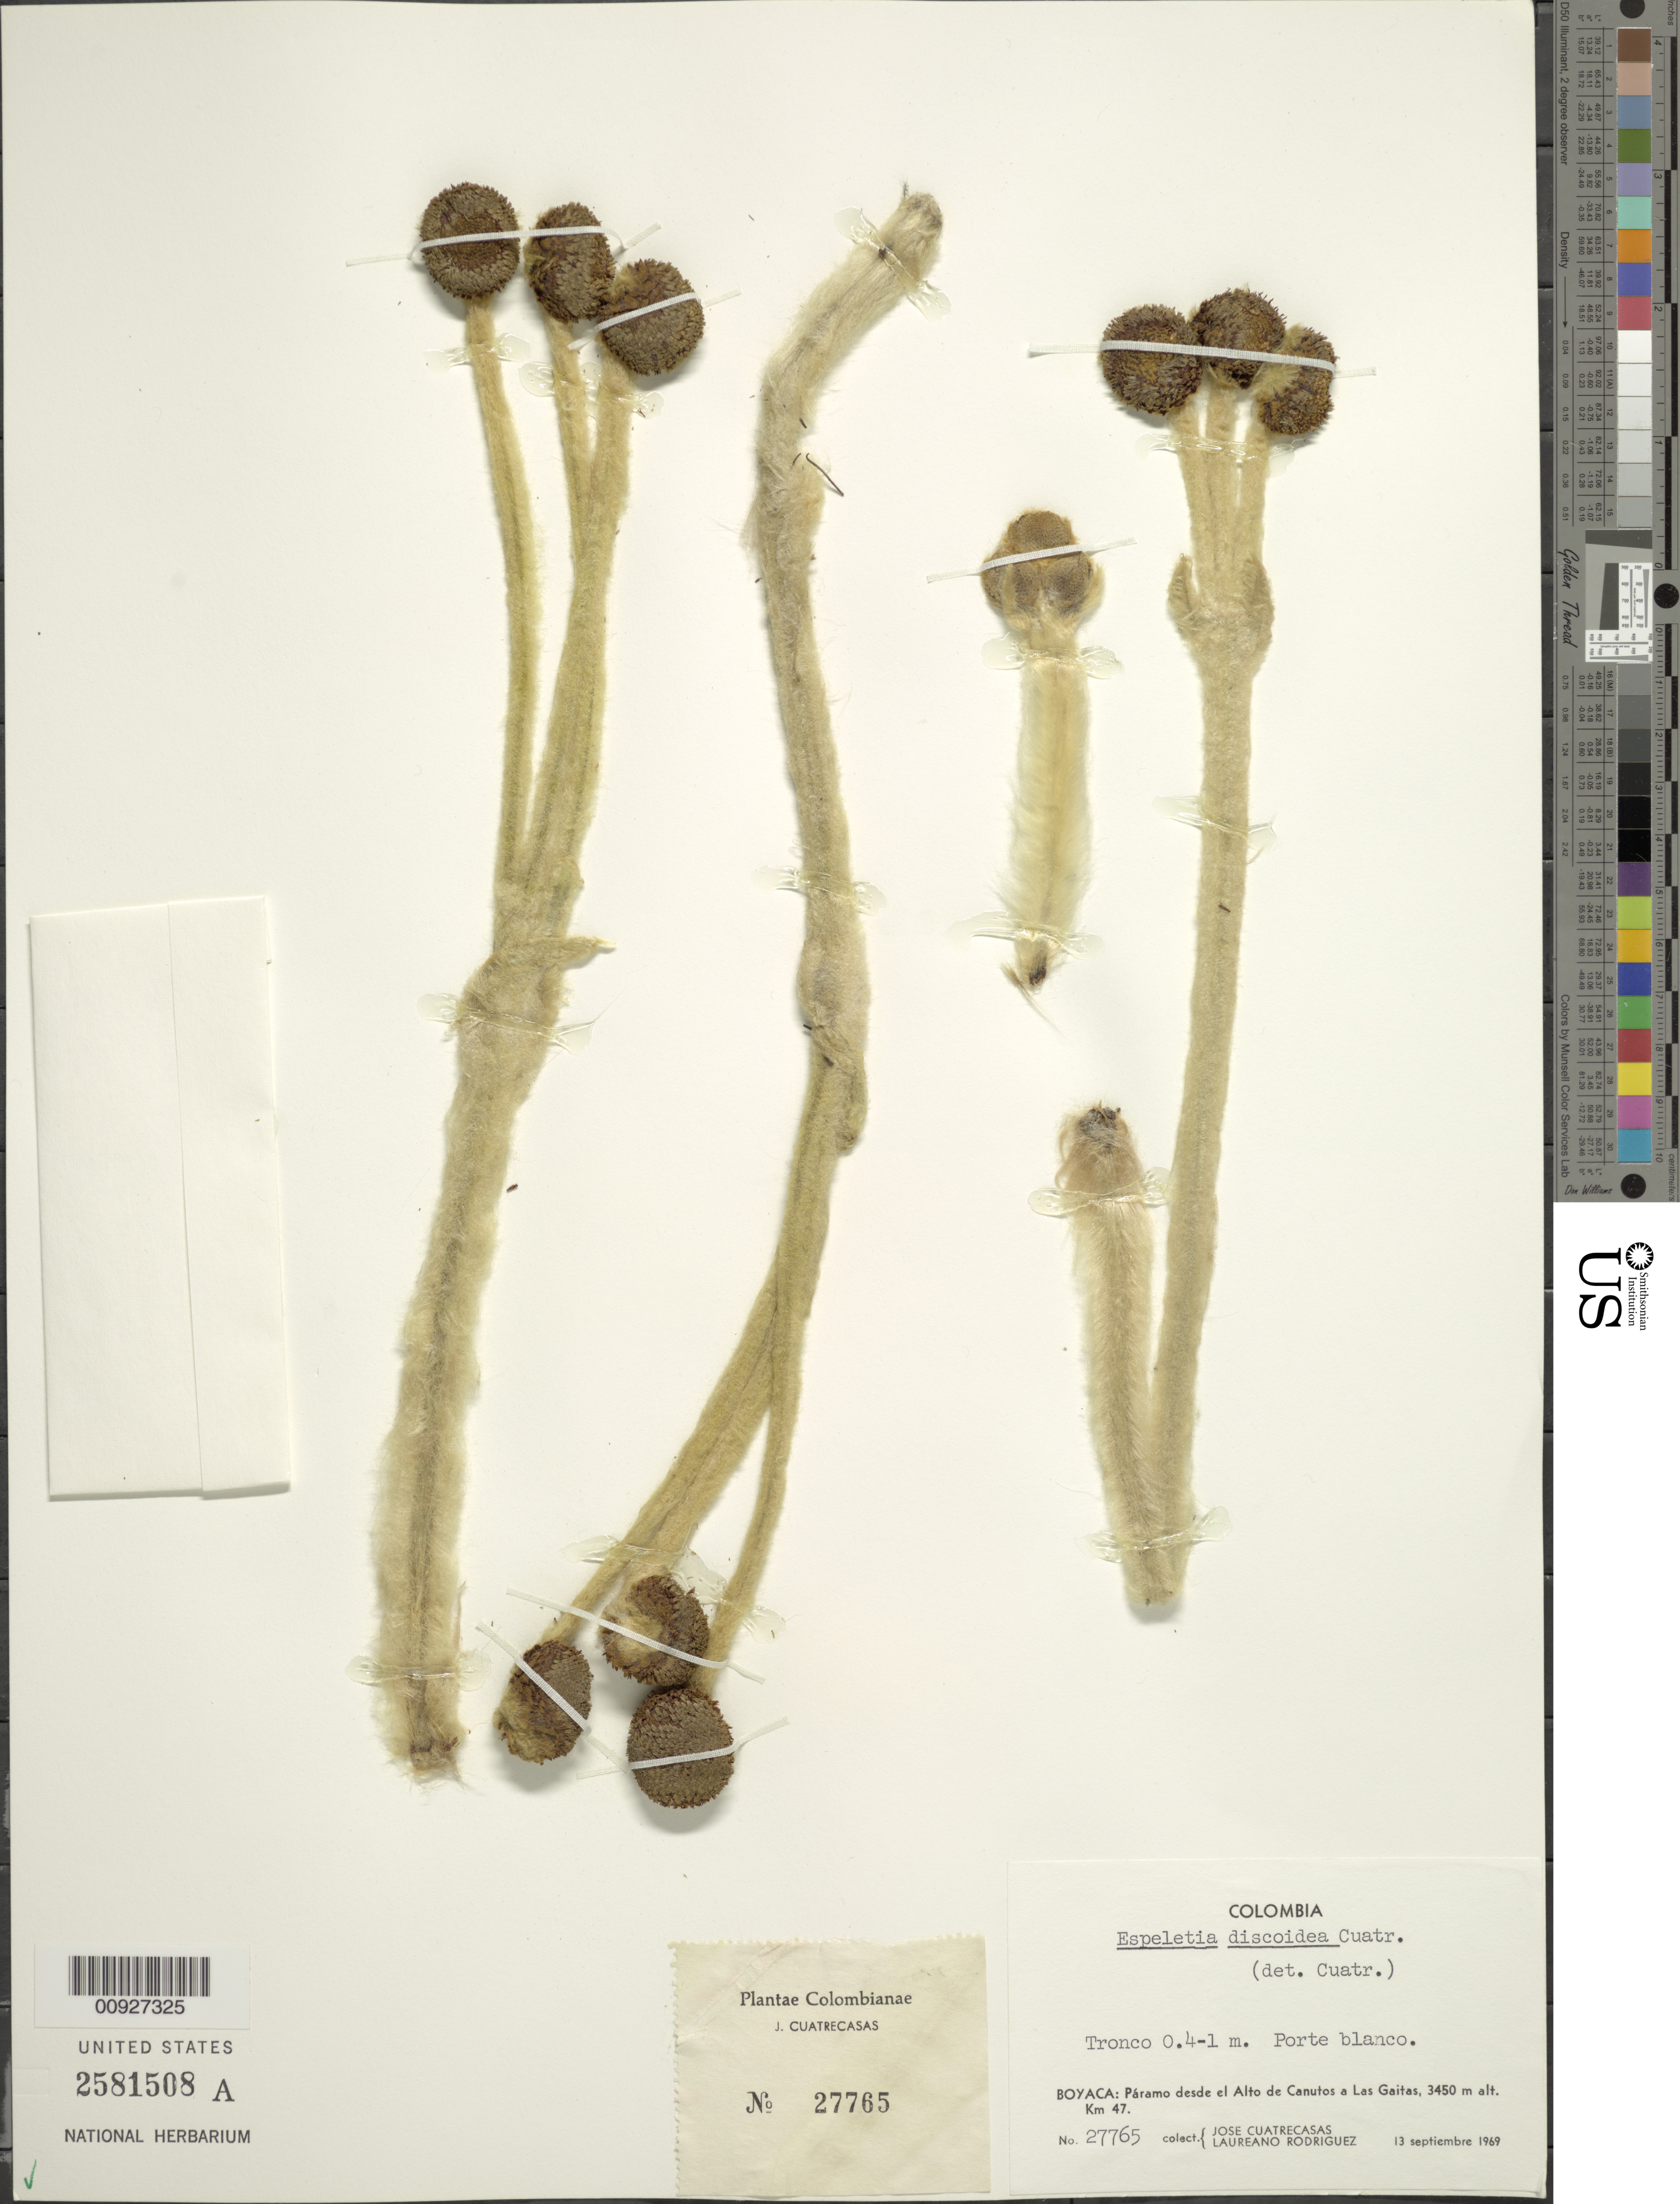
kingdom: Plantae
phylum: Tracheophyta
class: Magnoliopsida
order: Asterales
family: Asteraceae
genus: Espeletia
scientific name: Espeletia discoidea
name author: Cuatrec.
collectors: J. Cuatrecasas & L. Rodriguez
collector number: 27765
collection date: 1969-11-13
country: Colombia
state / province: Boyacá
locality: Páramo desde el Alto de Canutos a las Gaitas, km 47.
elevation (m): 3450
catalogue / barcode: US 2581508A